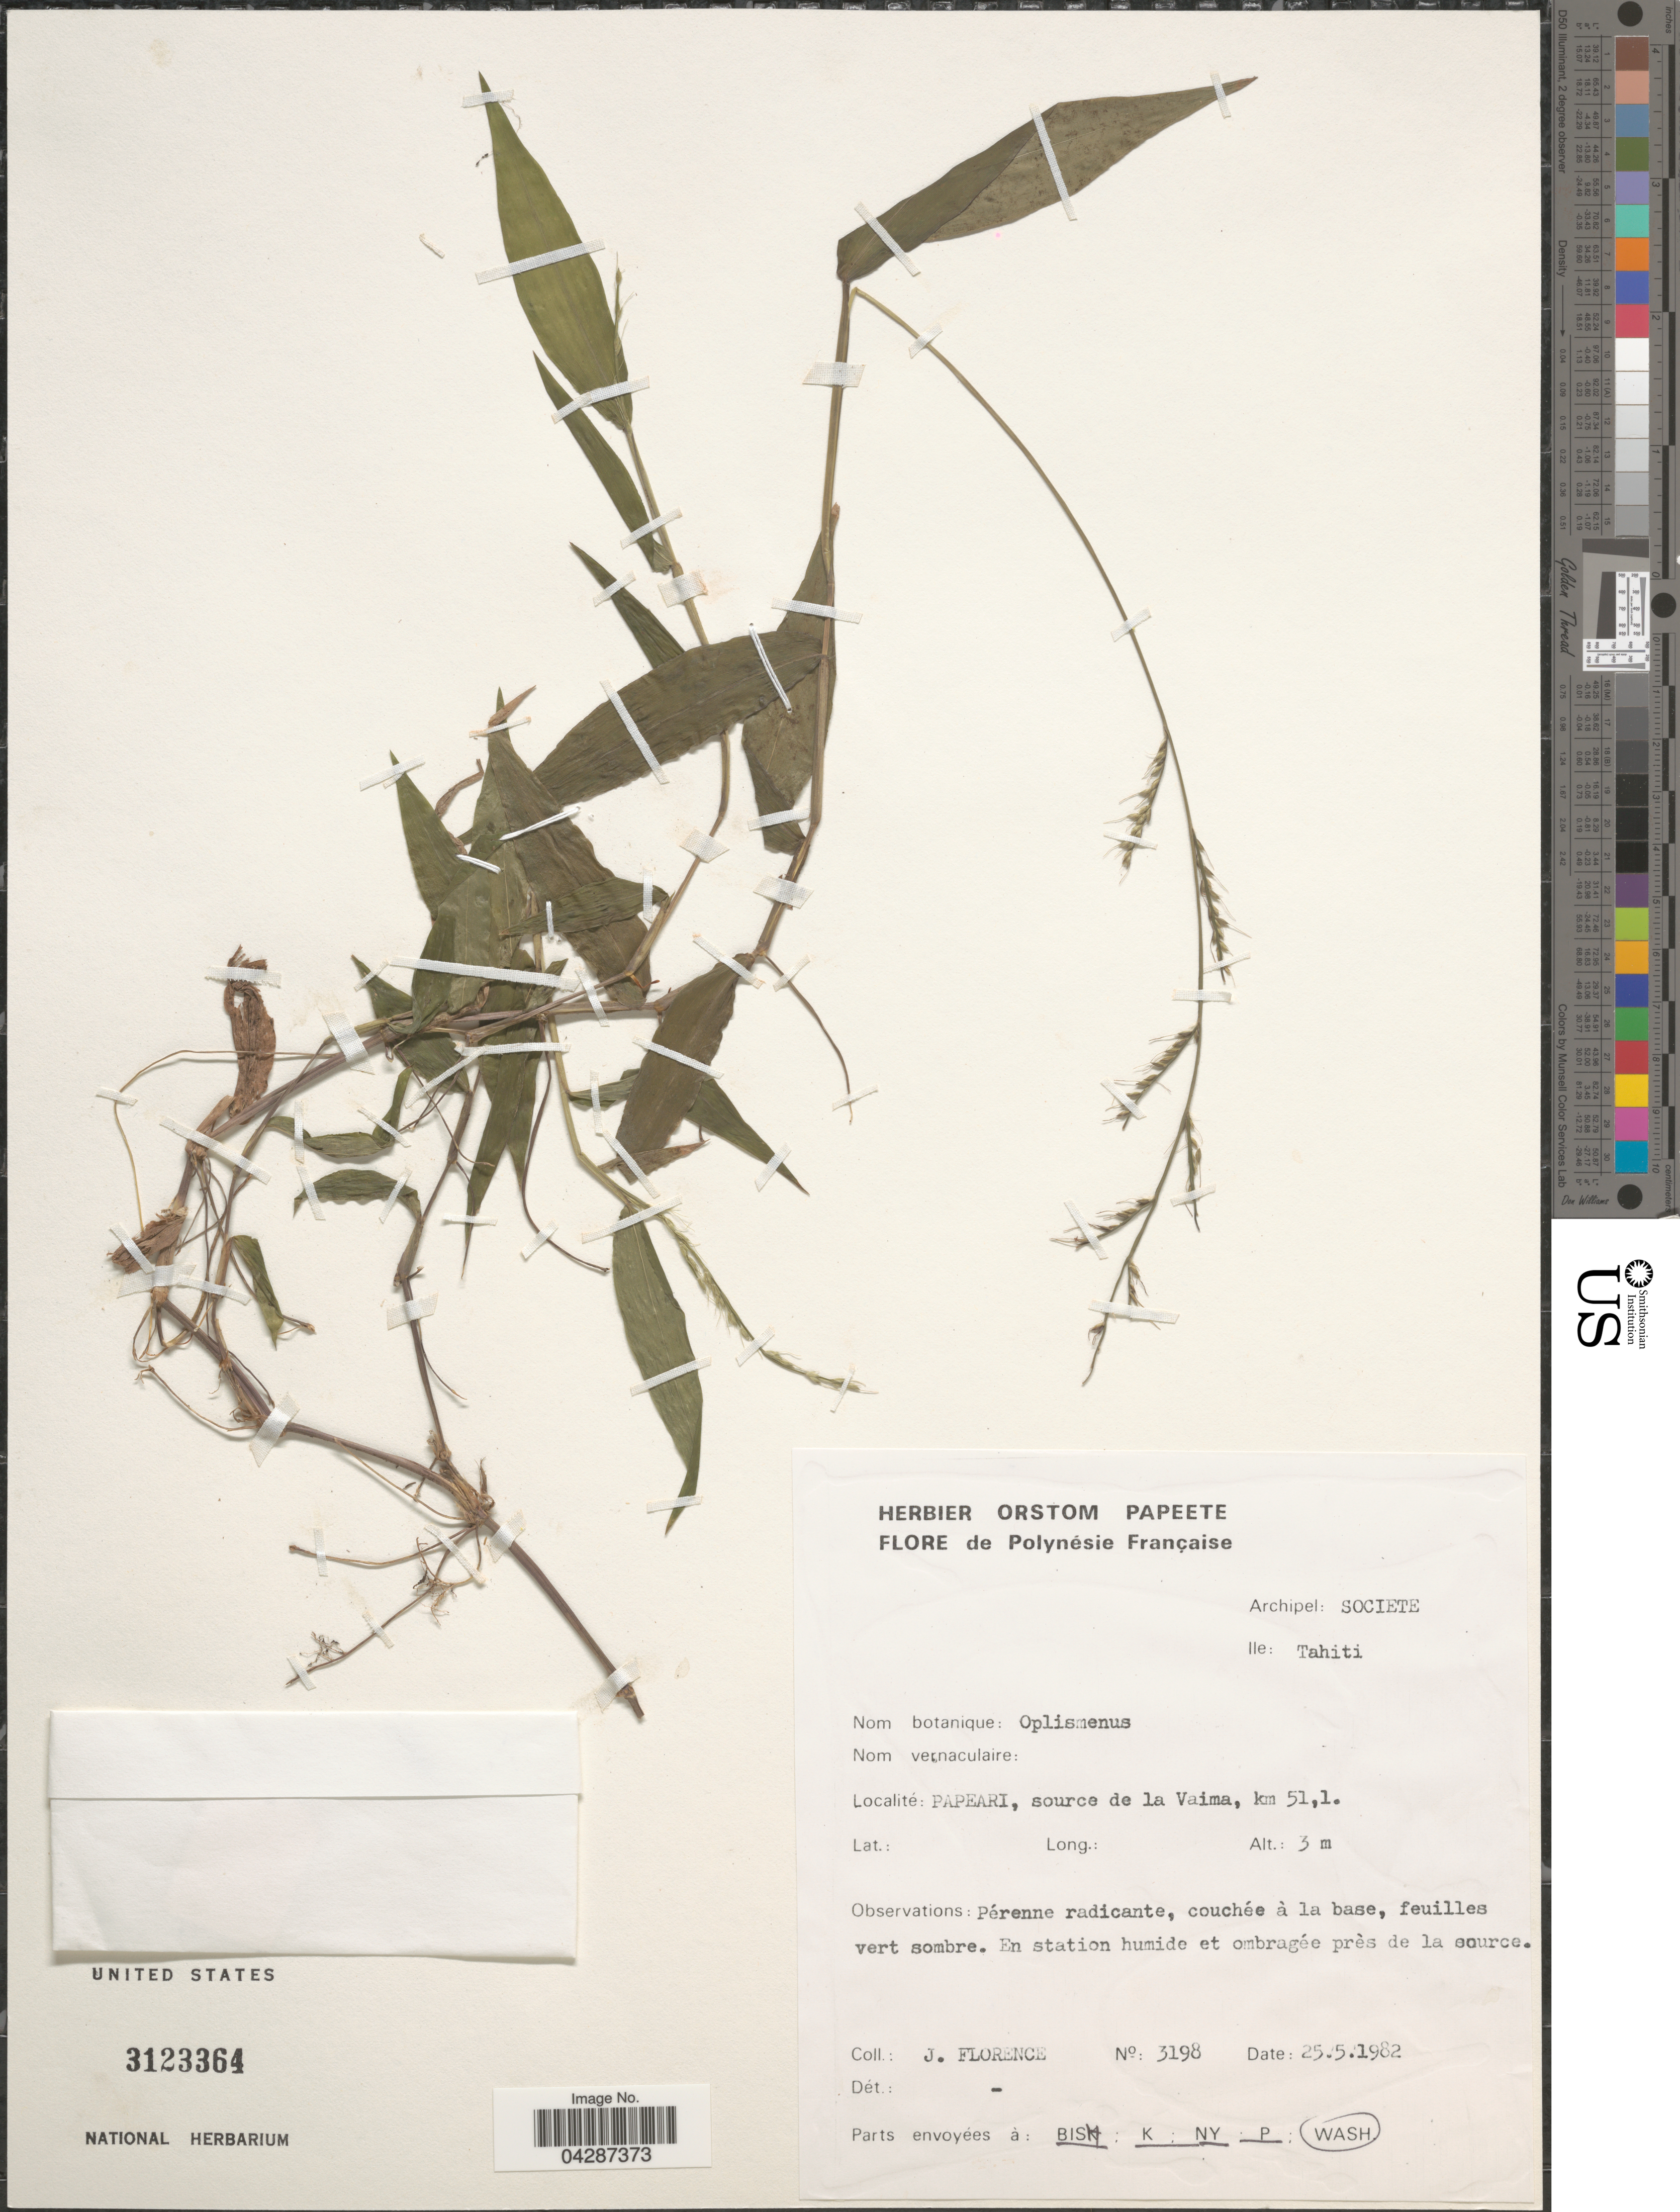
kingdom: Plantae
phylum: Tracheophyta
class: Liliopsida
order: Poales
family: Poaceae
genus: Oplismenus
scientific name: Oplismenus sp.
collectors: J. Florence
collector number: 3198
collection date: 1982-05-25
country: French Polynesia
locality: Polynésie Française. Archipel: Societe. Ile: Tahiti. Papeari, source de la Vaima, km 51,1.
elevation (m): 3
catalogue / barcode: US 3123364